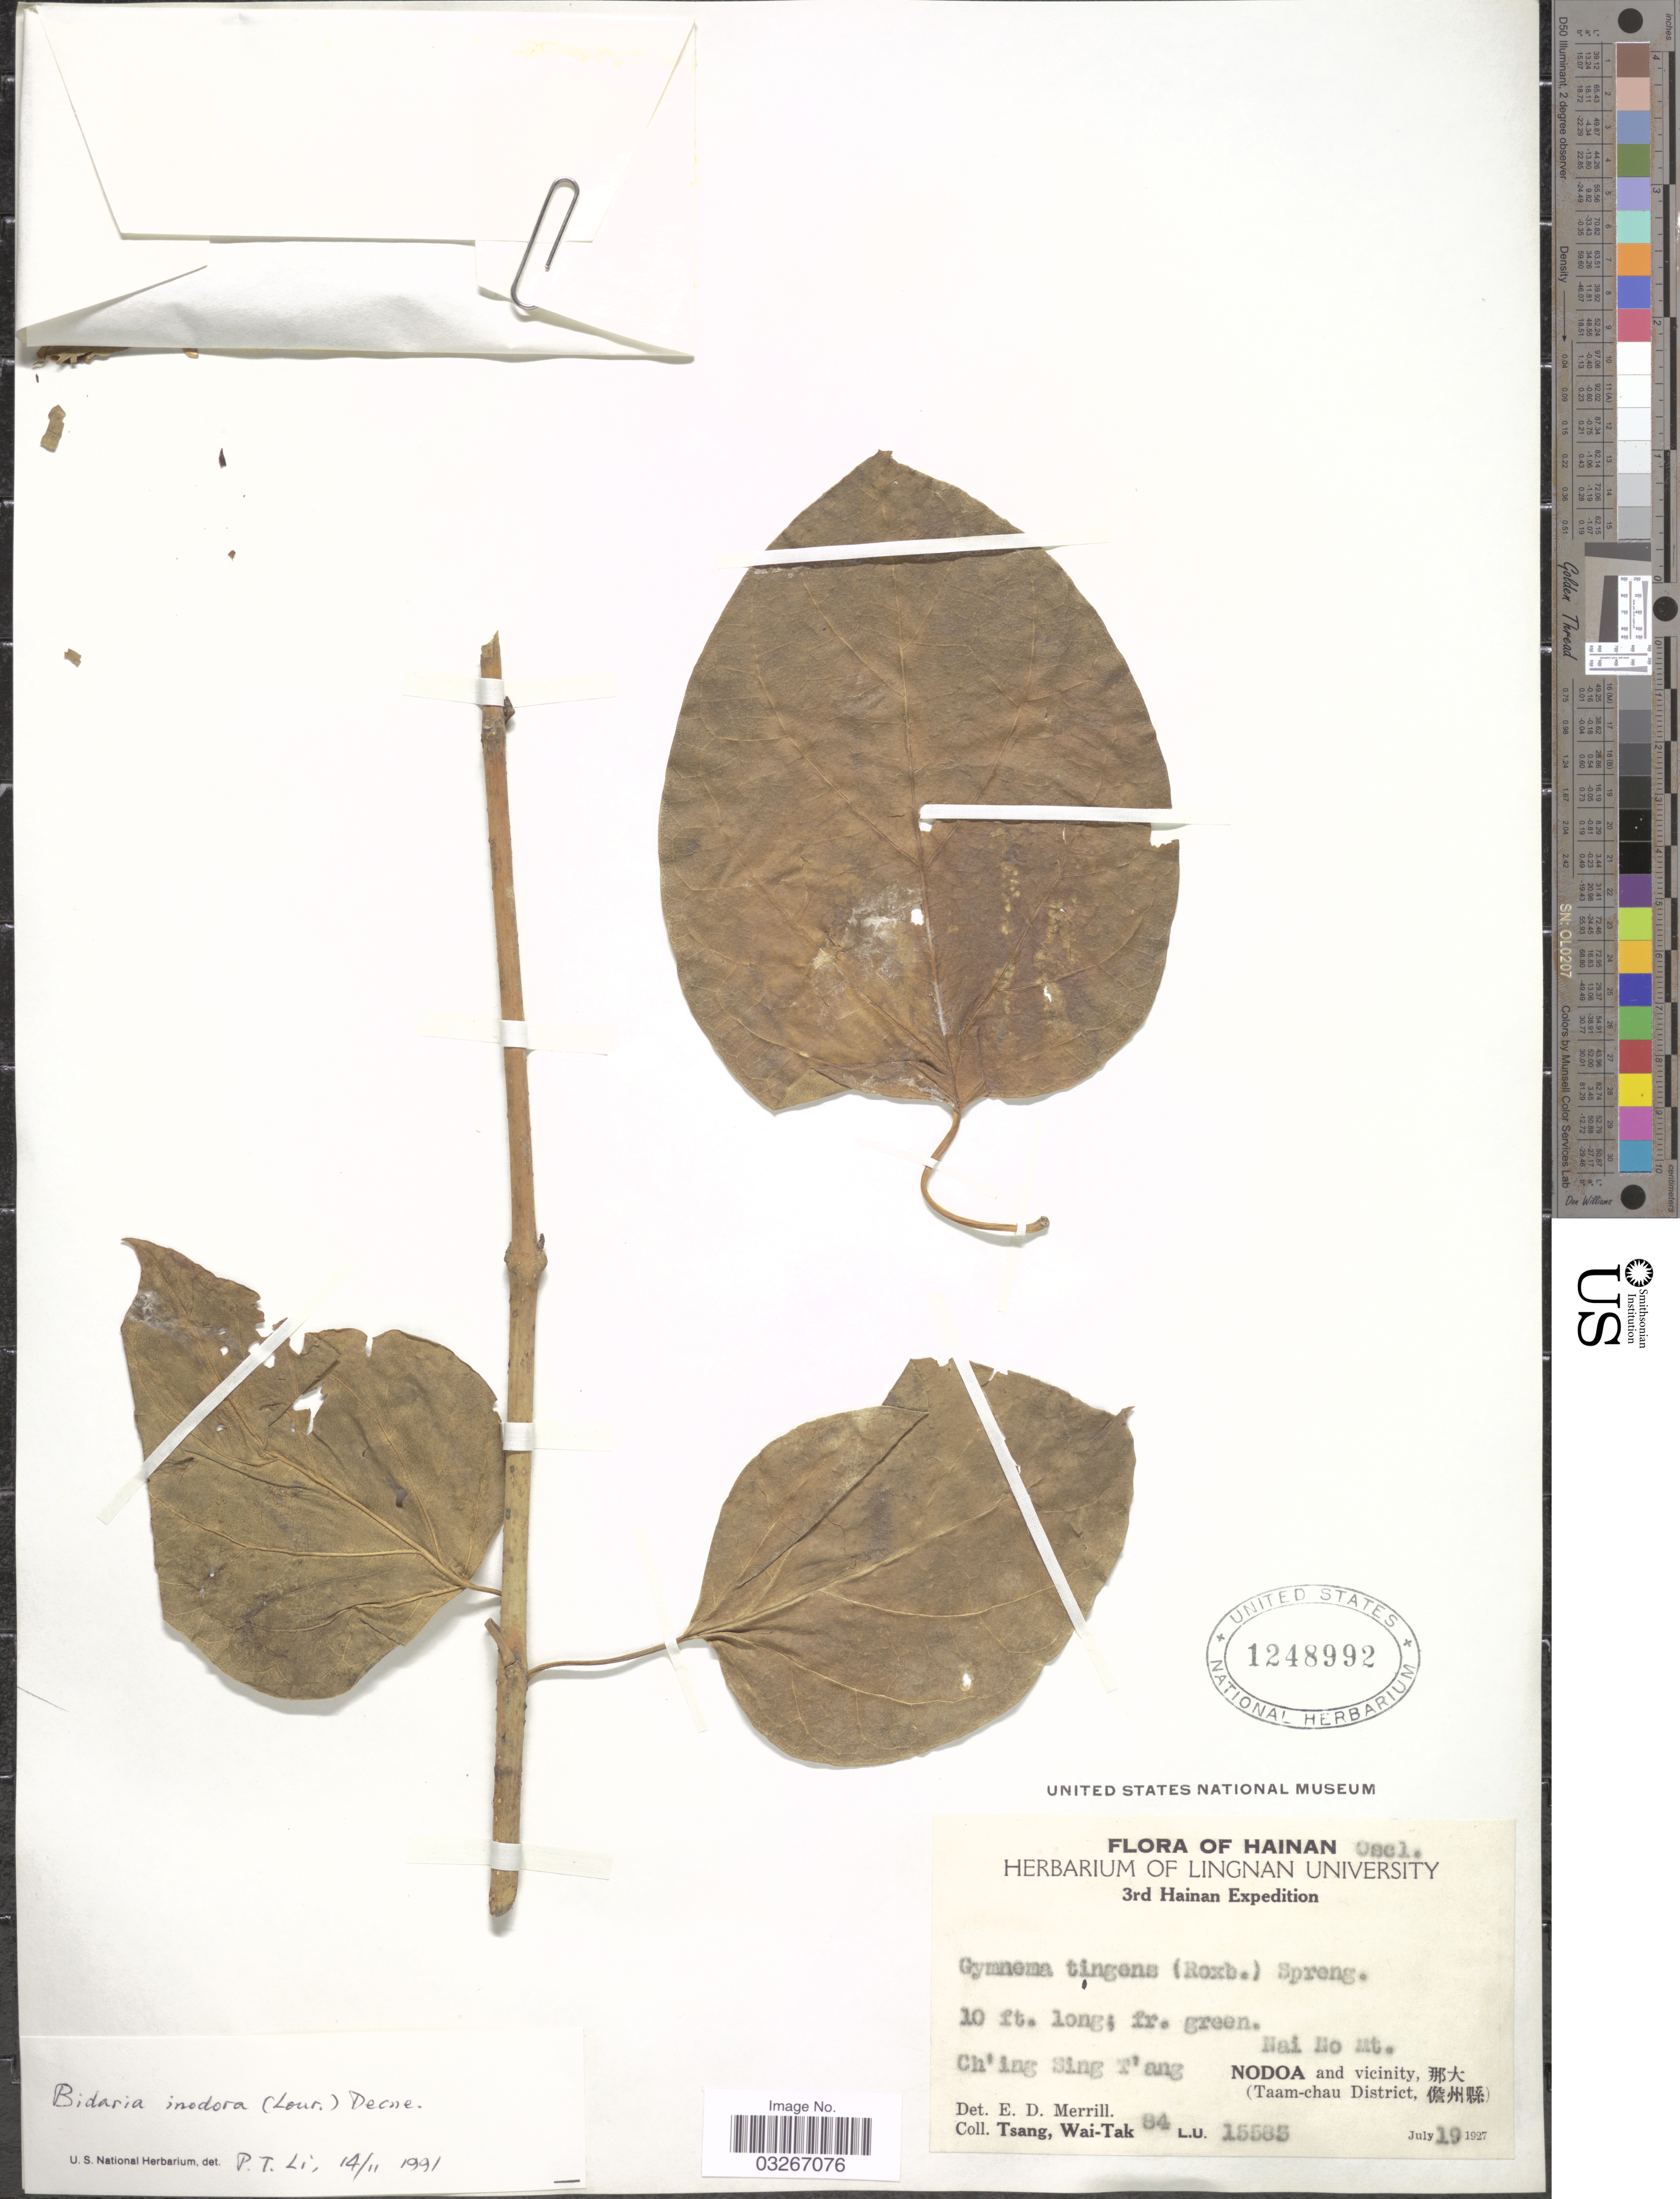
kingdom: Plantae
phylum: Tracheophyta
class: Magnoliopsida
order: Gentianales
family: Apocynaceae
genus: Gymnema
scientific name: Gymnema inodorum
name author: (Lour.) Decne.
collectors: W. T. Tsang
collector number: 84L.U.15585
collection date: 1927-07-19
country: China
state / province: Hainan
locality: Nai No Mt. Ch'ing Sing T'ang. Nodoa and vicinity, X. (Taam-chau District, X).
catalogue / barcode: US 1248992